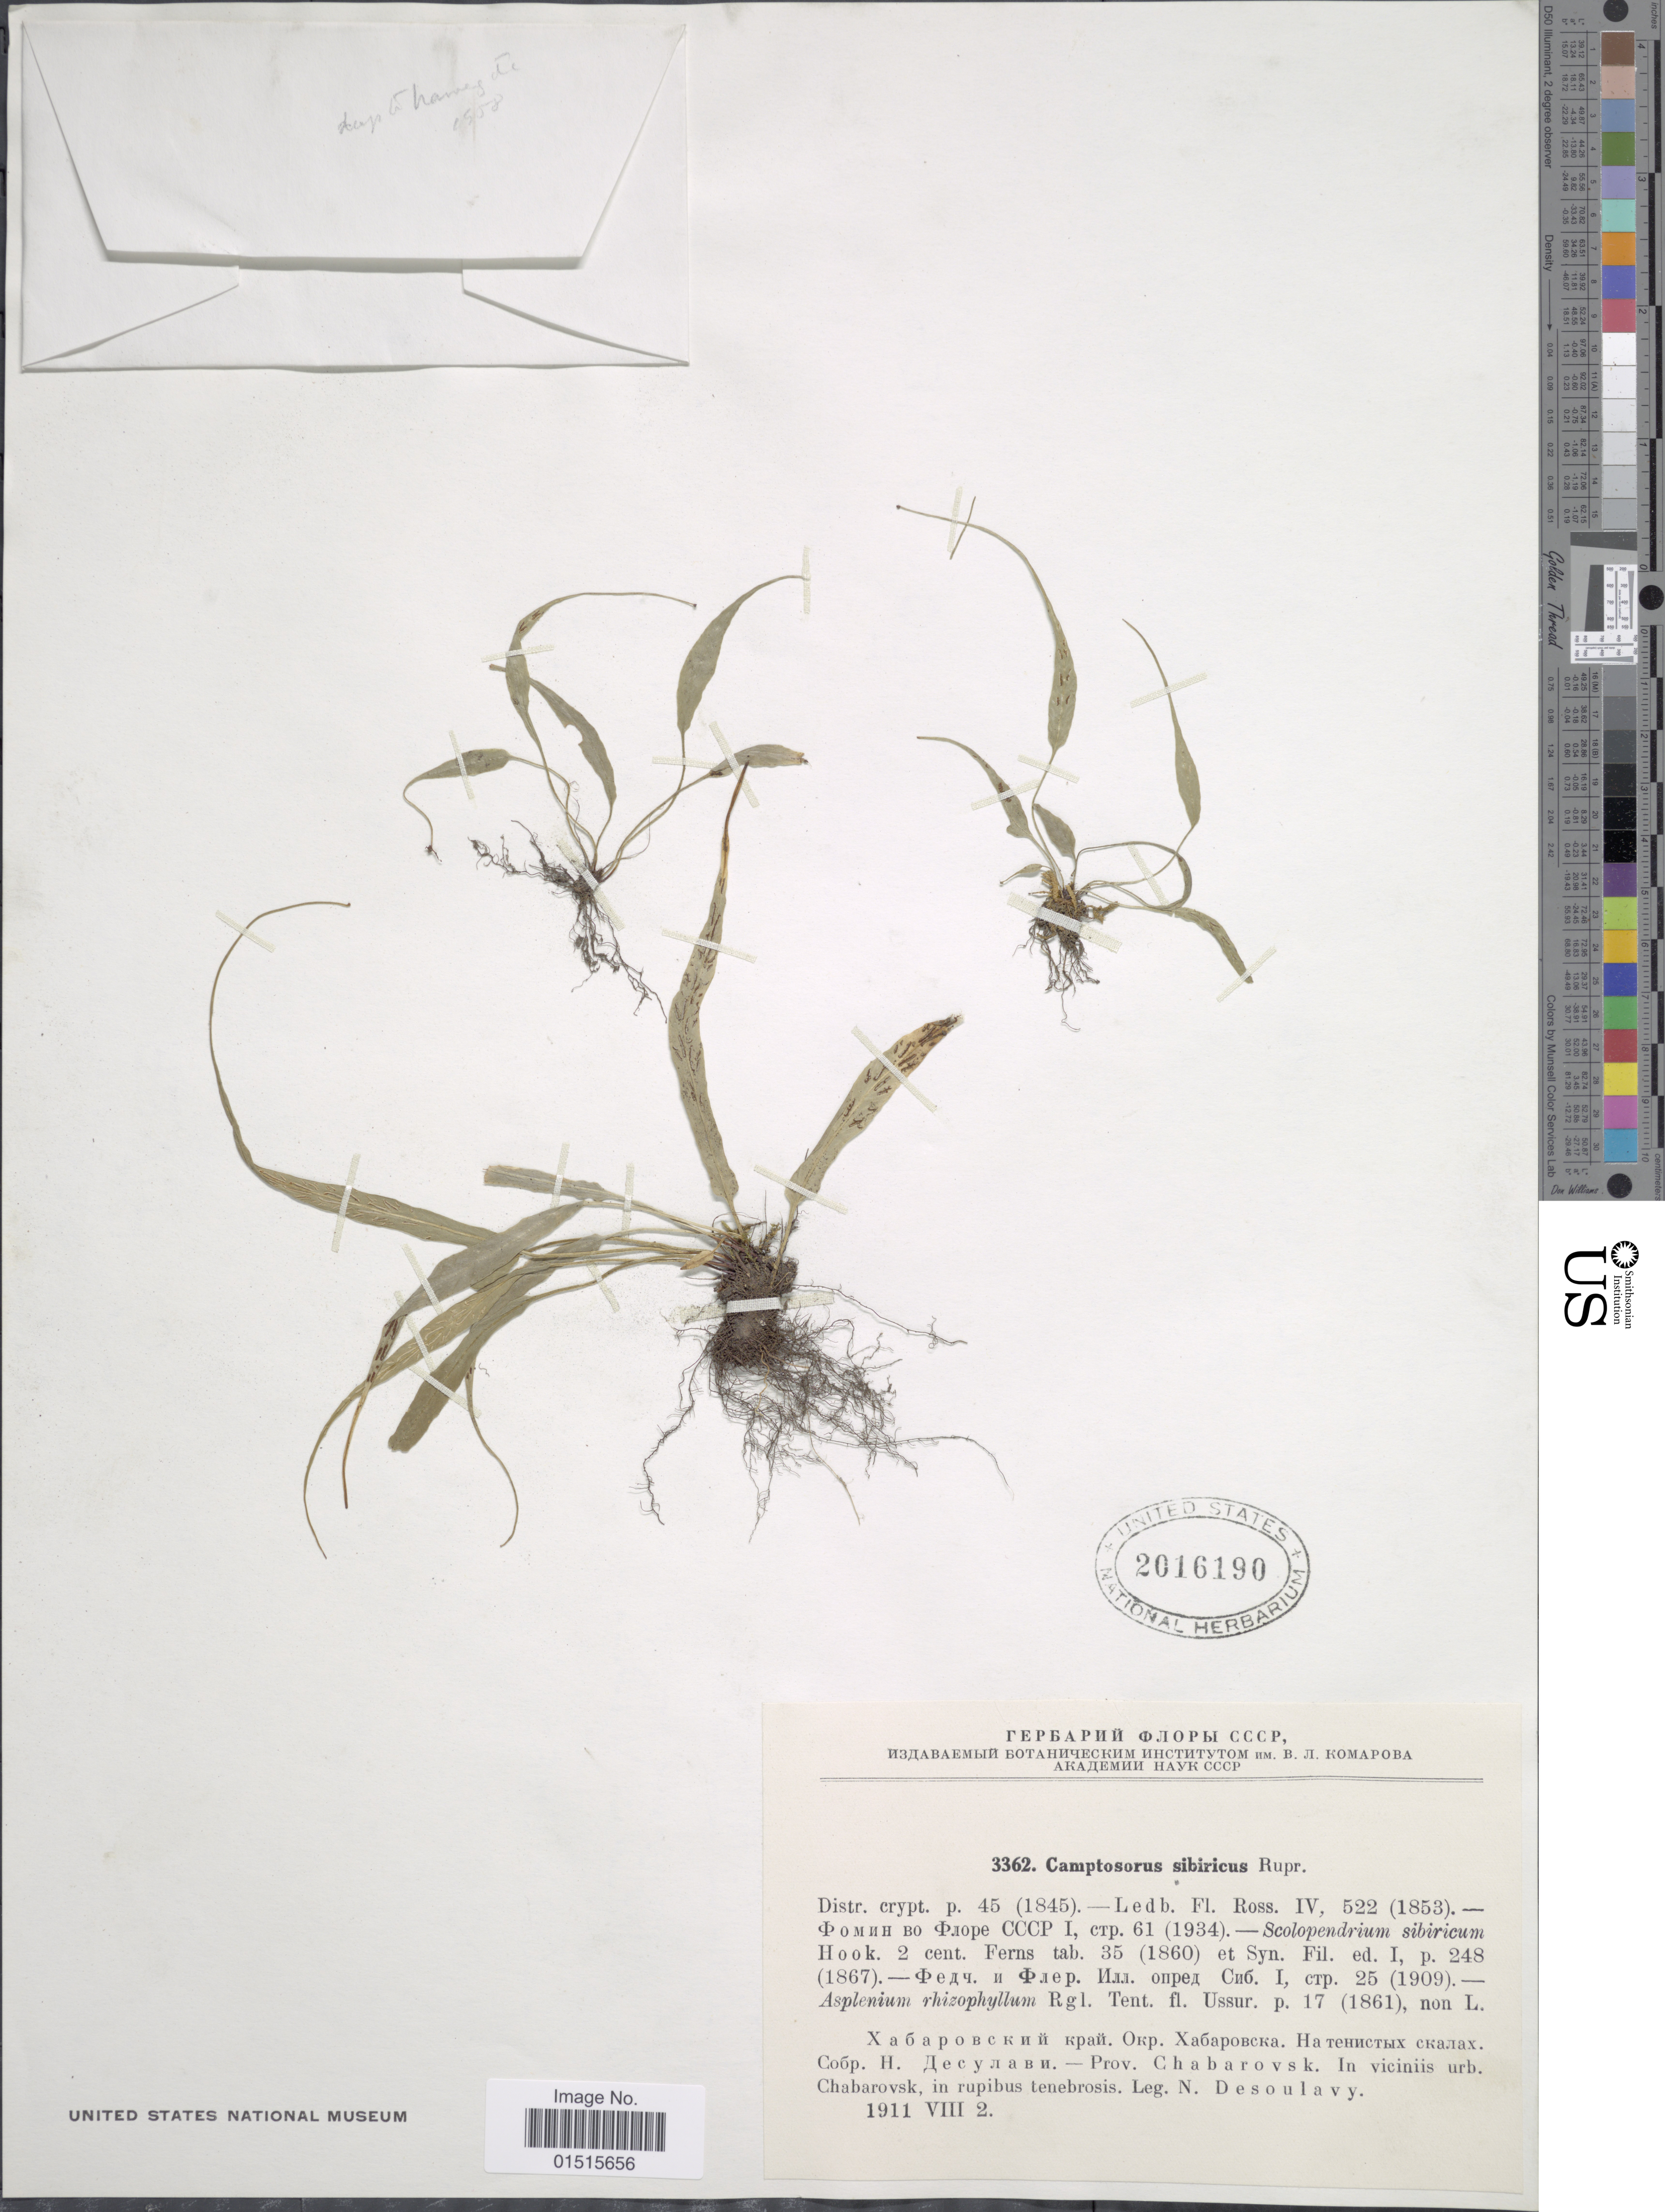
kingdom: Plantae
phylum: Tracheophyta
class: Polypodiopsida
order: Polypodiales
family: Aspleniaceae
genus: Asplenium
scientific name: Asplenium sibricus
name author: Rupr.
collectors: N. Desoulavy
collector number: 3362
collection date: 1911-08-02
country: Russian Federation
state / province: Khabarovsk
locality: Prov. Chabarovsk. In vicniis urb. Chabarovsk, in rupibus tenebrosis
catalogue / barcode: US 2016190